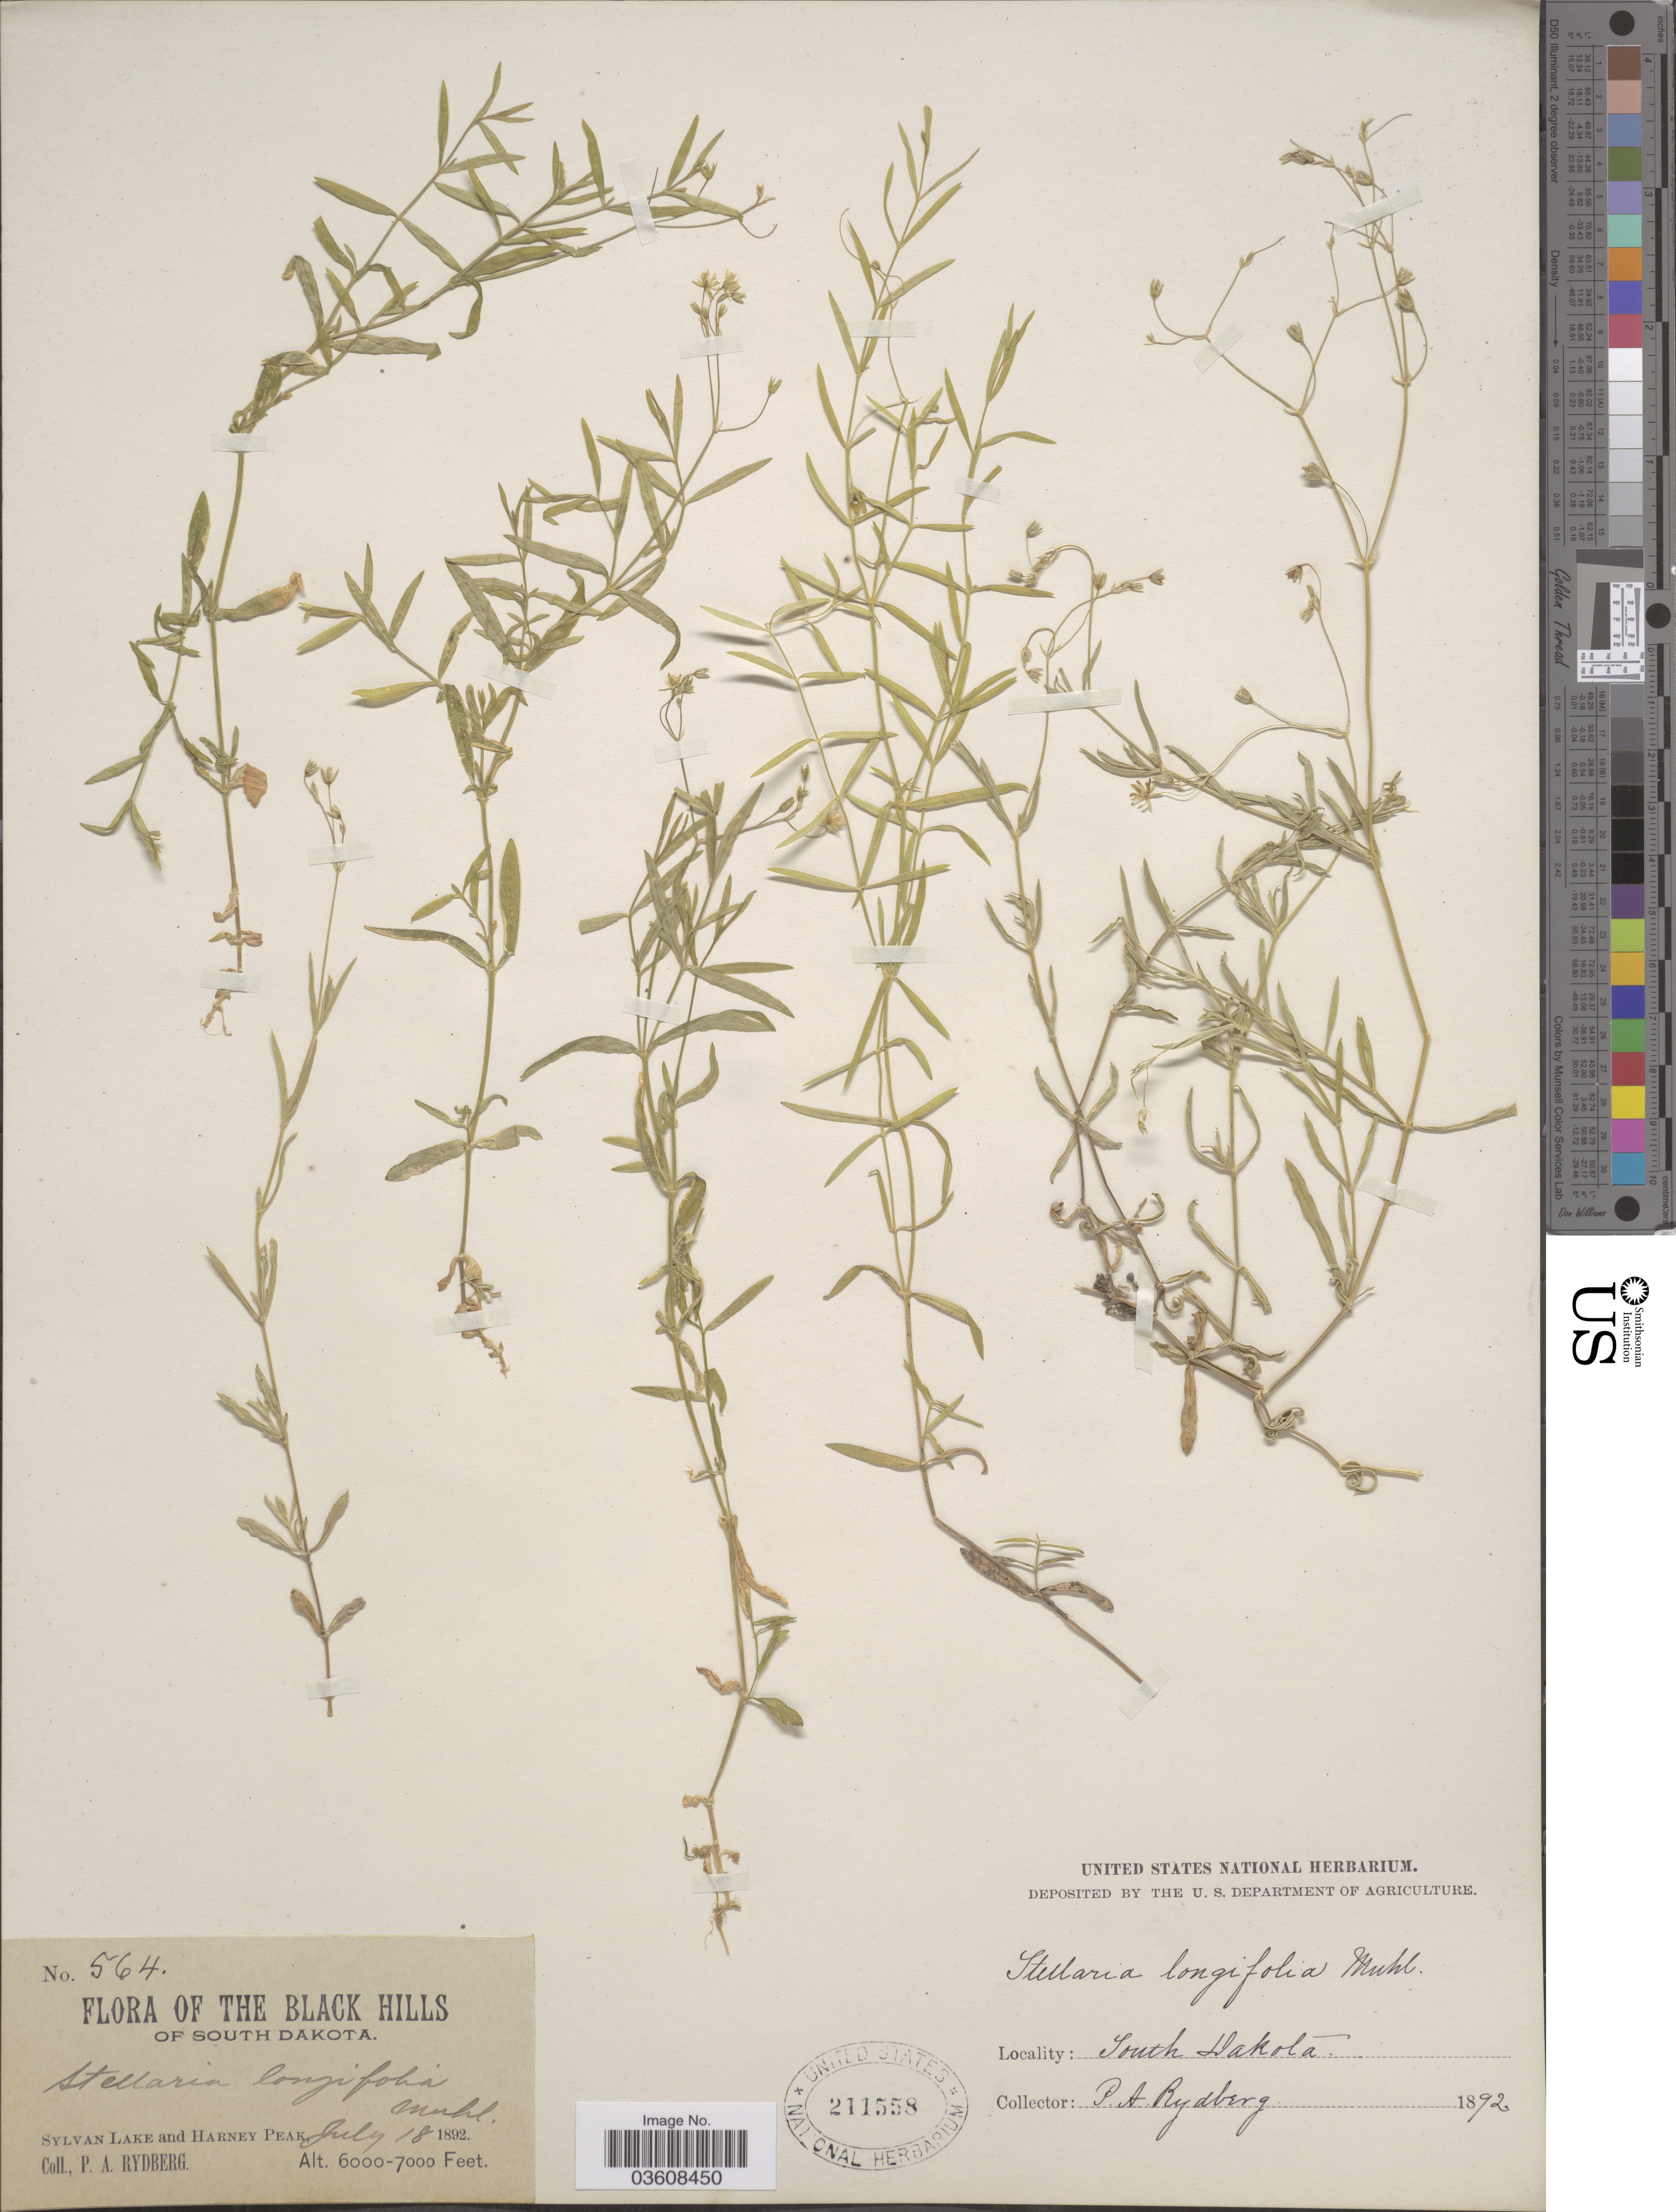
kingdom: Plantae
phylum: Tracheophyta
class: Magnoliopsida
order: Caryophyllales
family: Caryophyllaceae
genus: Stellaria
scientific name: Stellaria longifolia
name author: Muhl. ex Willd.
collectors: P. A. Rydberg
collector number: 564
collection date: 1892-07-18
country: United States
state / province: South Dakota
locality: The Black Hills of South Dakota. Sylvan Lake and Harney Peak.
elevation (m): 1829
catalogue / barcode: US 211558